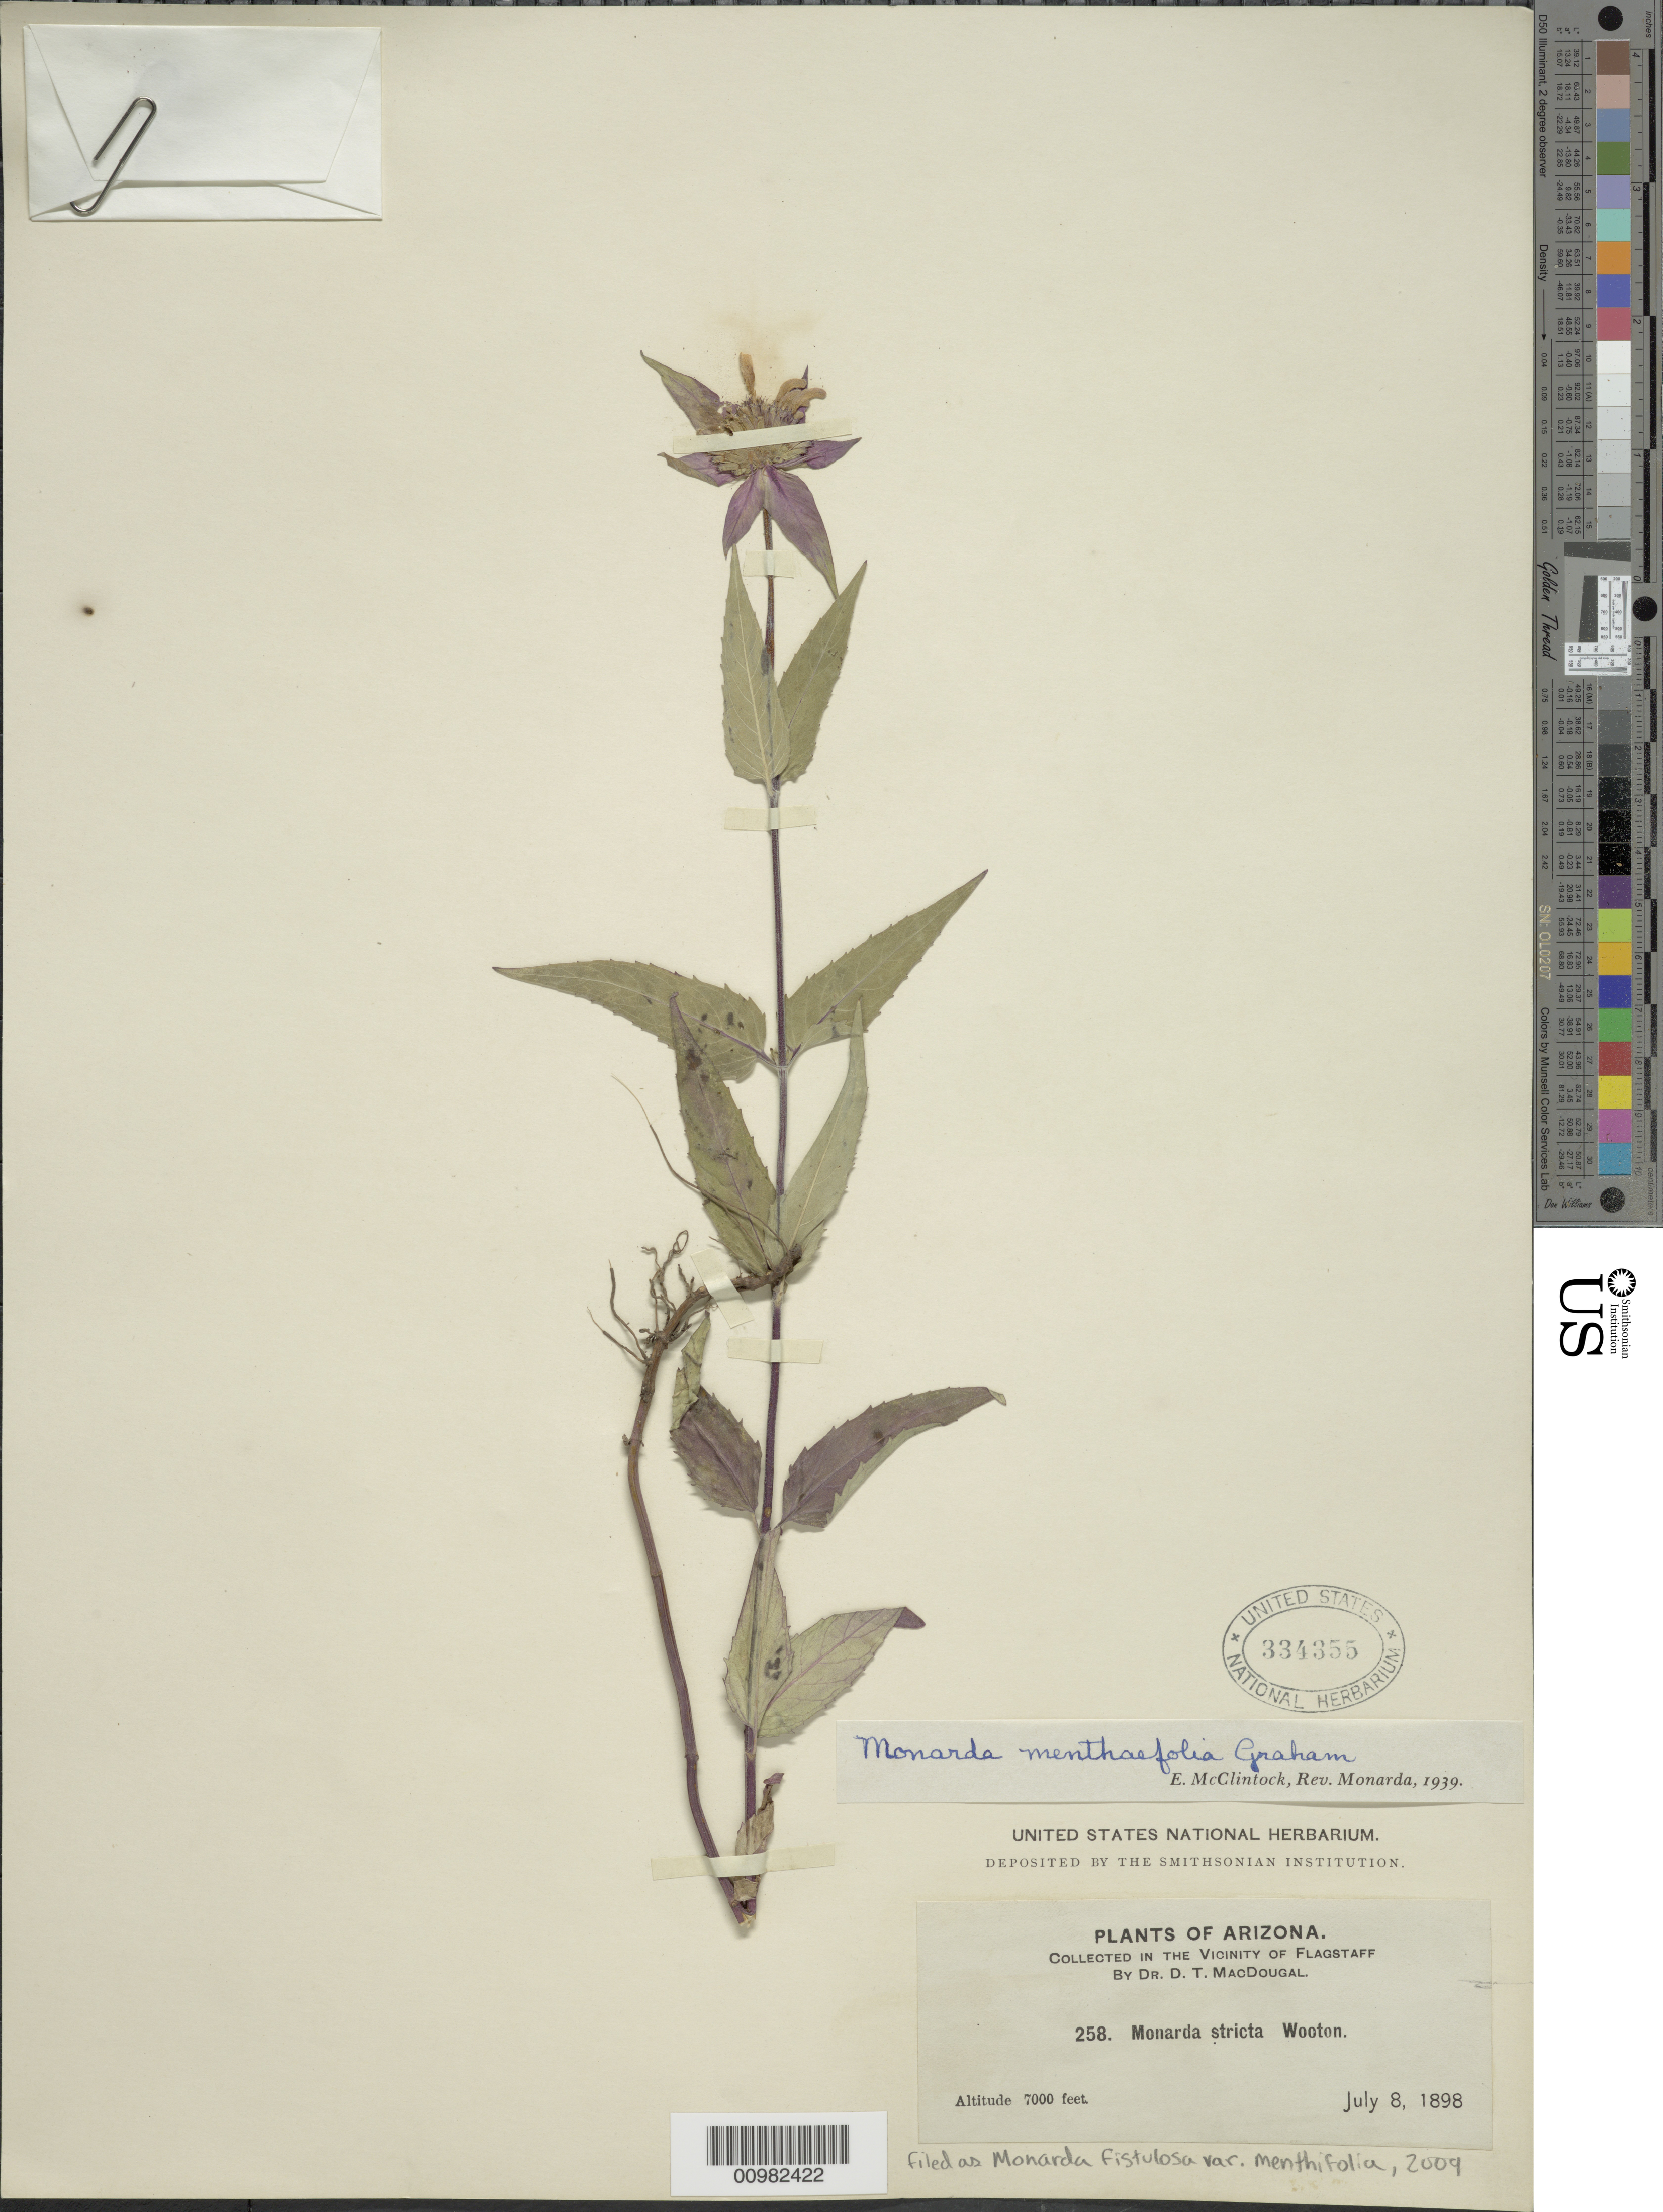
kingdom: Plantae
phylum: Tracheophyta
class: Magnoliopsida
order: Lamiales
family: Lamiaceae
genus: Monarda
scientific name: Monarda fistulosa var. menthifolia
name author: (Graham) Fernald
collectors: D. T. MacDougal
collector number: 258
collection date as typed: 08 Jul 1898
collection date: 1898-07-08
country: United States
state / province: Arizona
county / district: Coconino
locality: Vicinity of Flagstaff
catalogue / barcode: US 334355